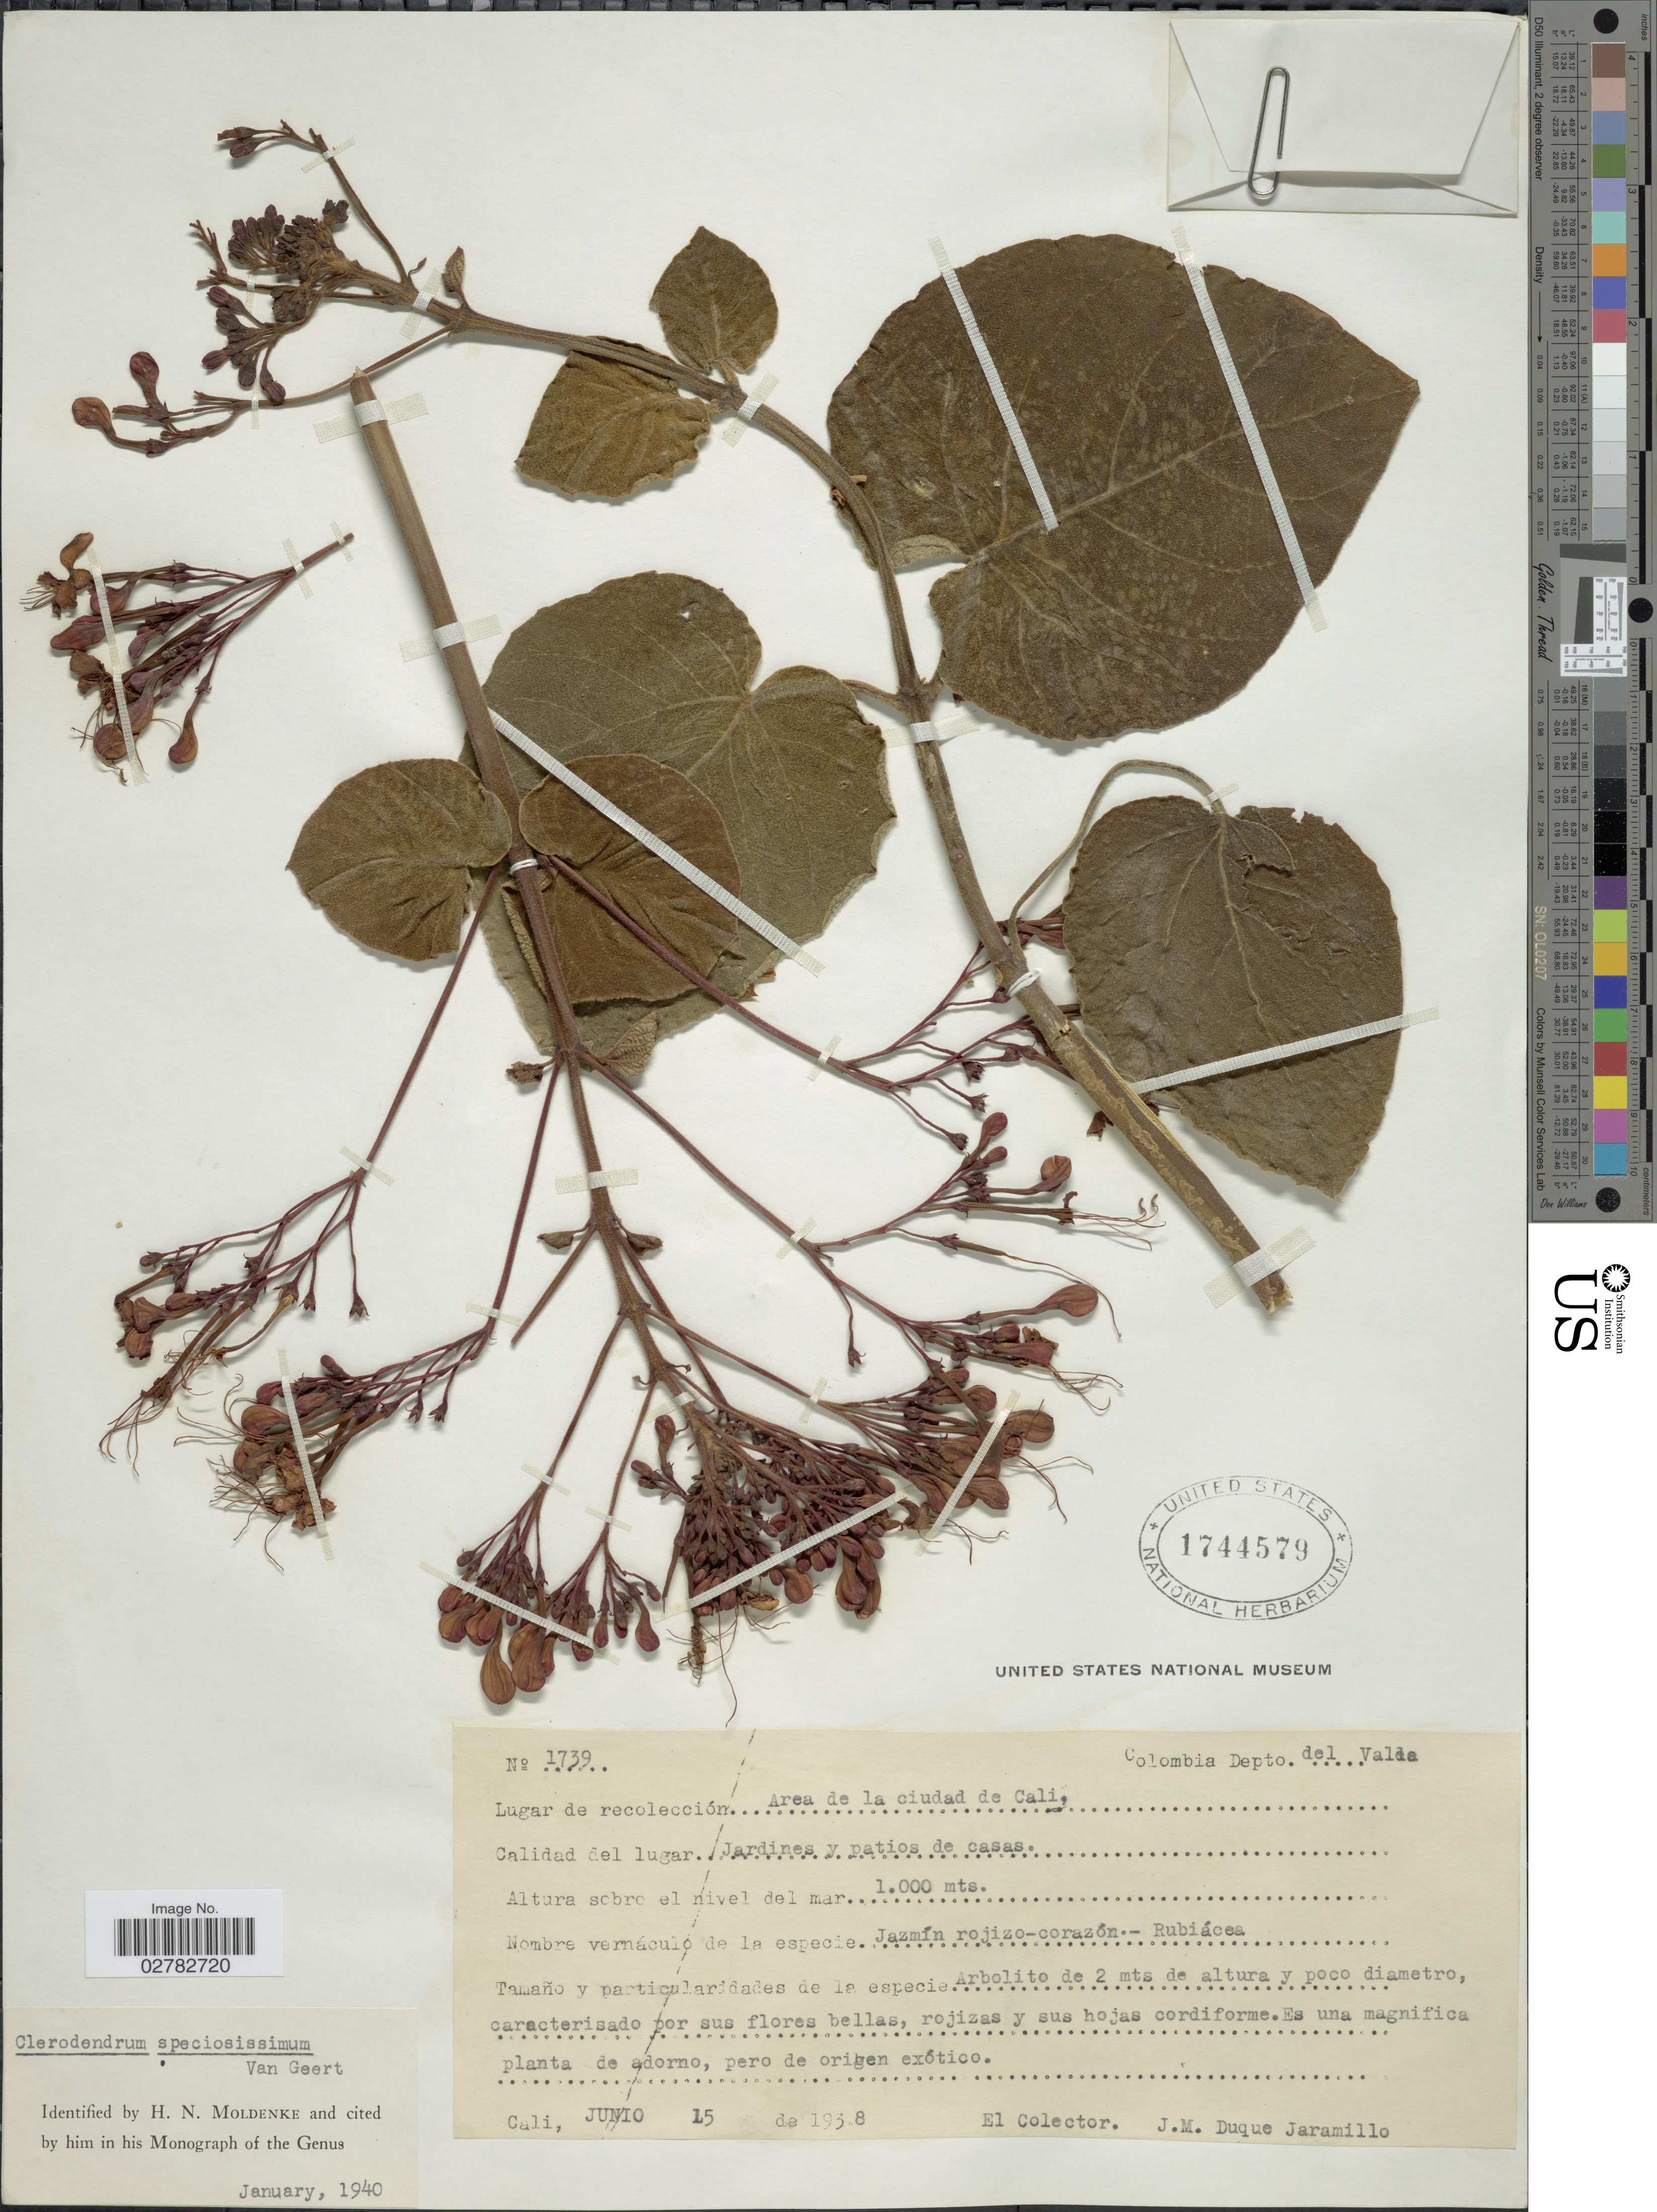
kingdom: Plantae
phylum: Tracheophyta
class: Magnoliopsida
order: Lamiales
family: Lamiaceae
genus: Clerodendrum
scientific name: Clerodendrum speciosissimum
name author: Drapiez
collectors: J. M. Duque Jaramillo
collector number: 1739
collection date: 1938-06-15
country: Colombia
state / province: Valle del Cauca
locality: Depto. del Valle. Area de la ciudad de Cali. Jardines y patios de casas.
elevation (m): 1000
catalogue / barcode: US 1744579